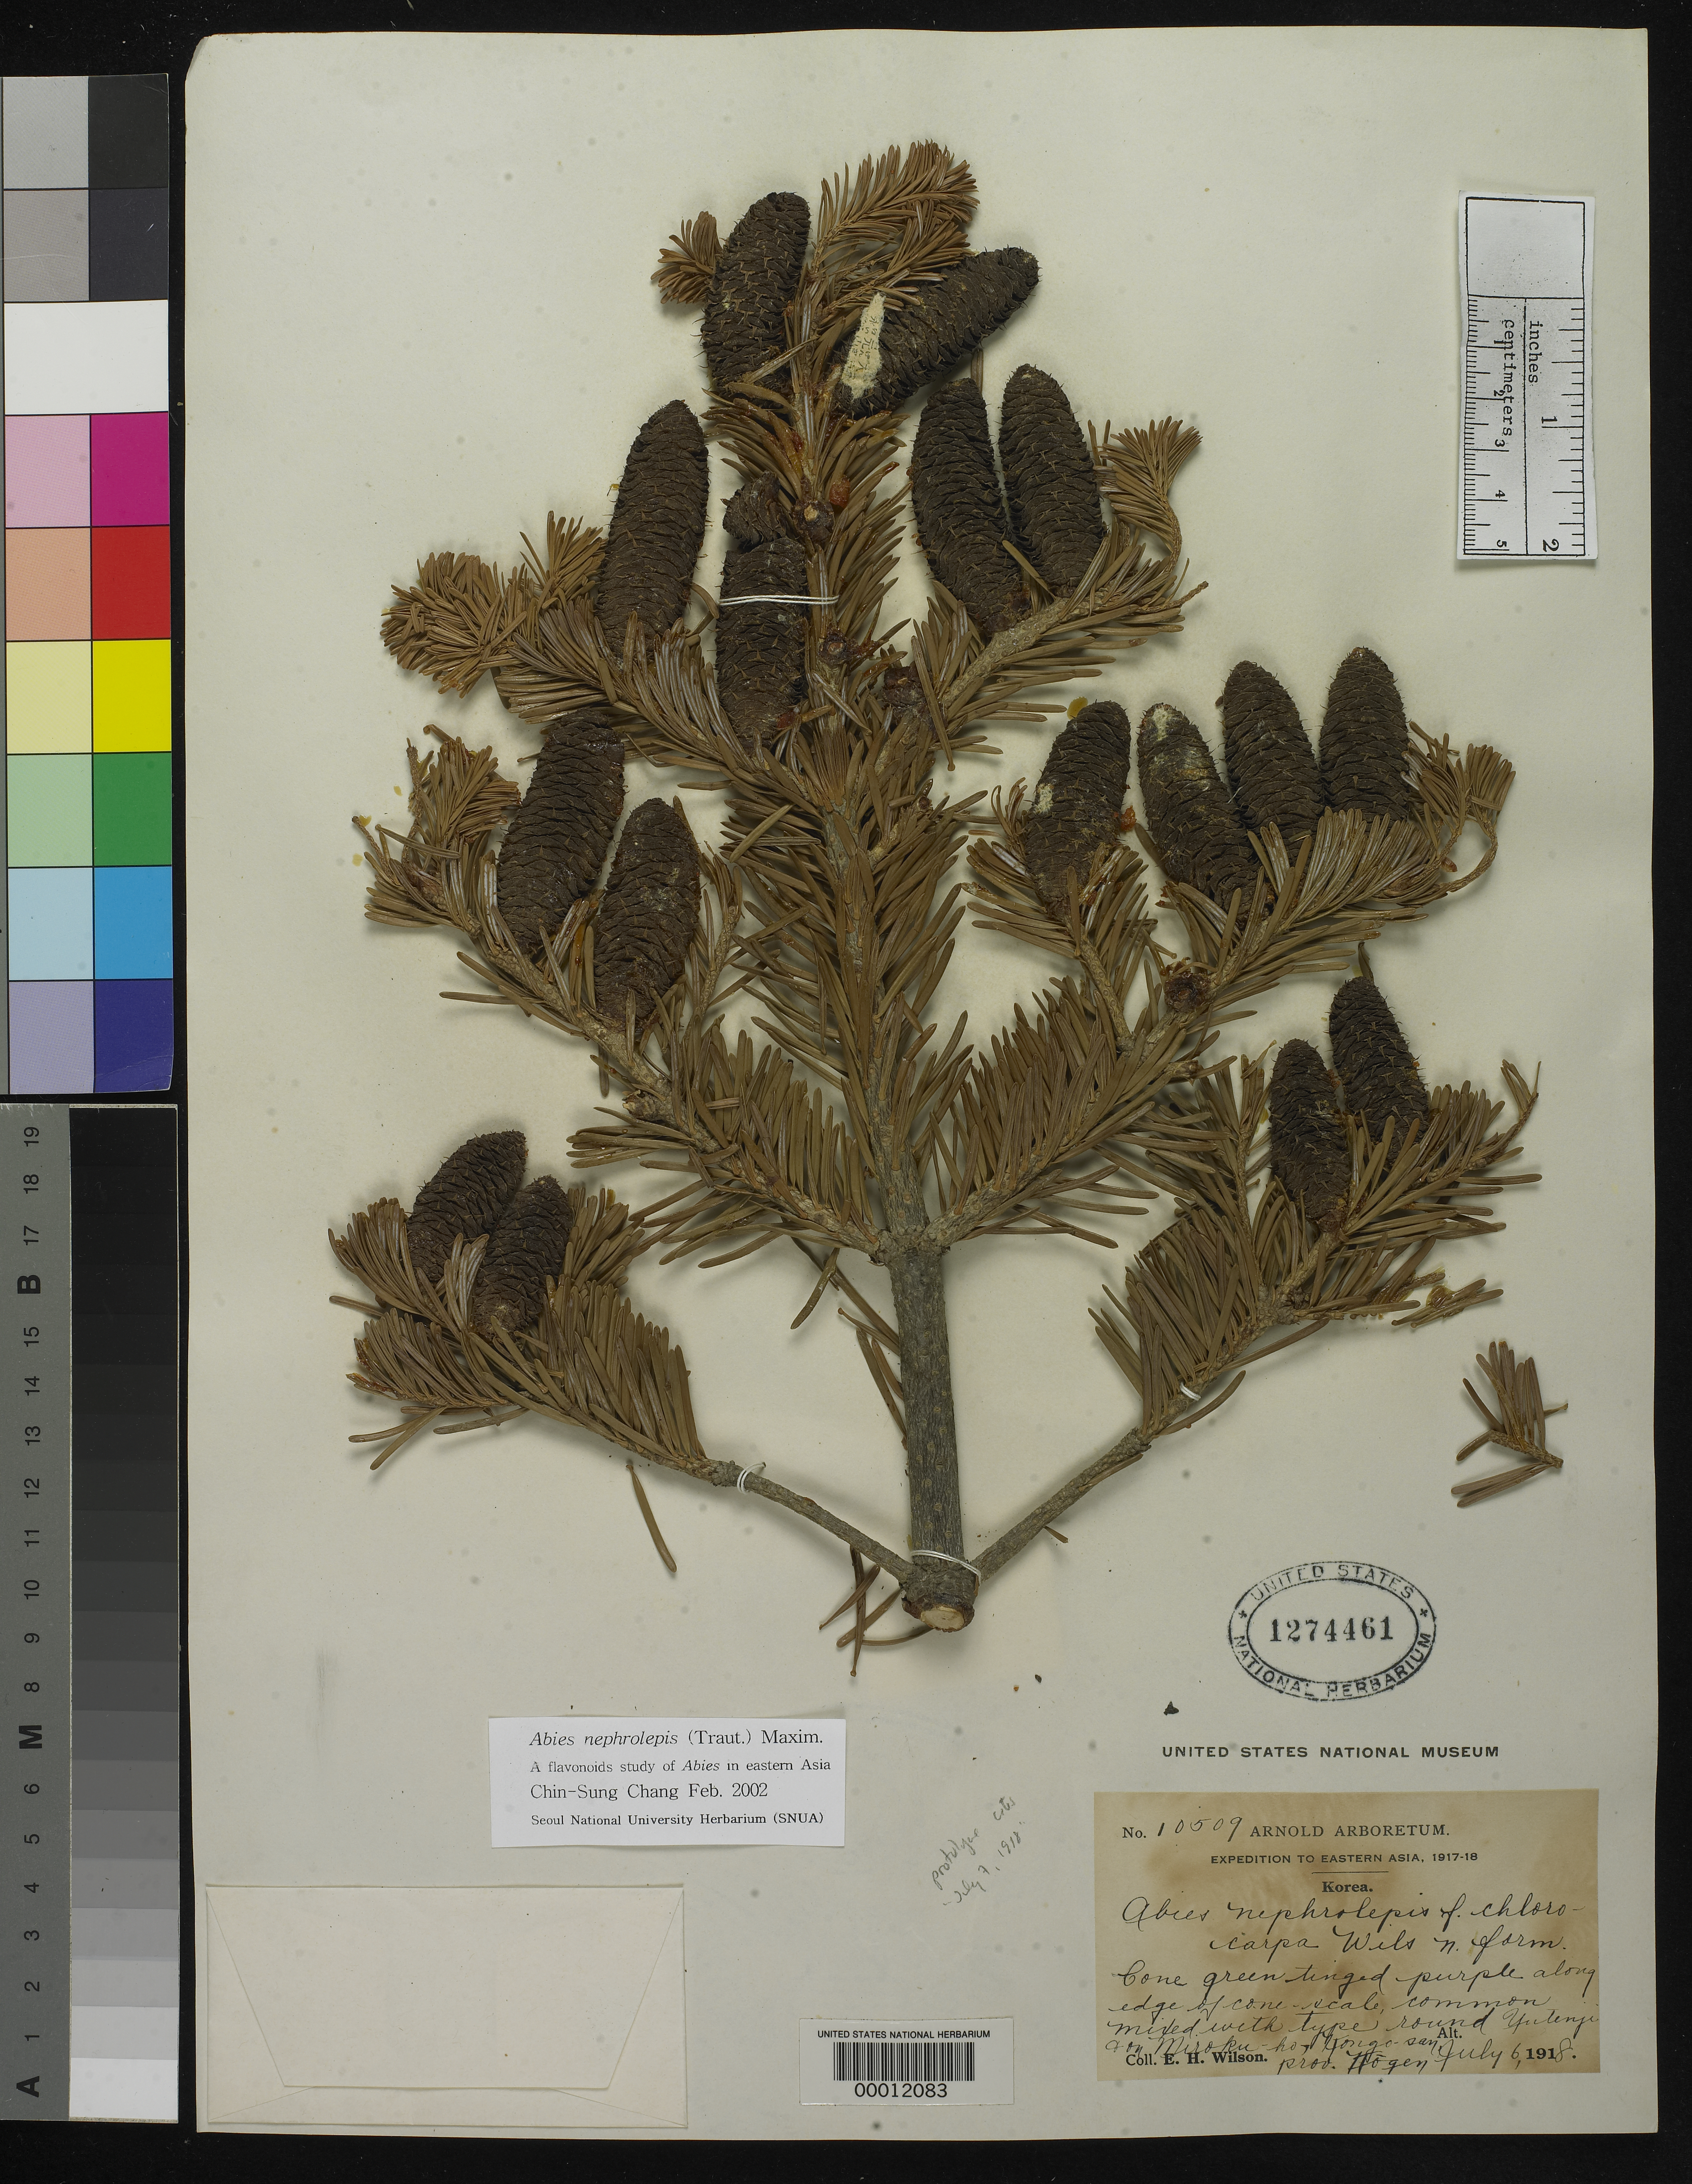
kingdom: Plantae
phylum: Tracheophyta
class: Pinopsida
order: Pinales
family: Pinaceae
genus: Abies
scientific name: Abies nephrolepis f. chlorocarpa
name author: E.H. Wilson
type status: Possible Type Material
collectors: E. H. Wilson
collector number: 10509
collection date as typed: July 6, 1918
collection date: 1918-07-06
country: North Korea / South Korea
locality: Kogen, Kongo-San.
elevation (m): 600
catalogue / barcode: US 1274461